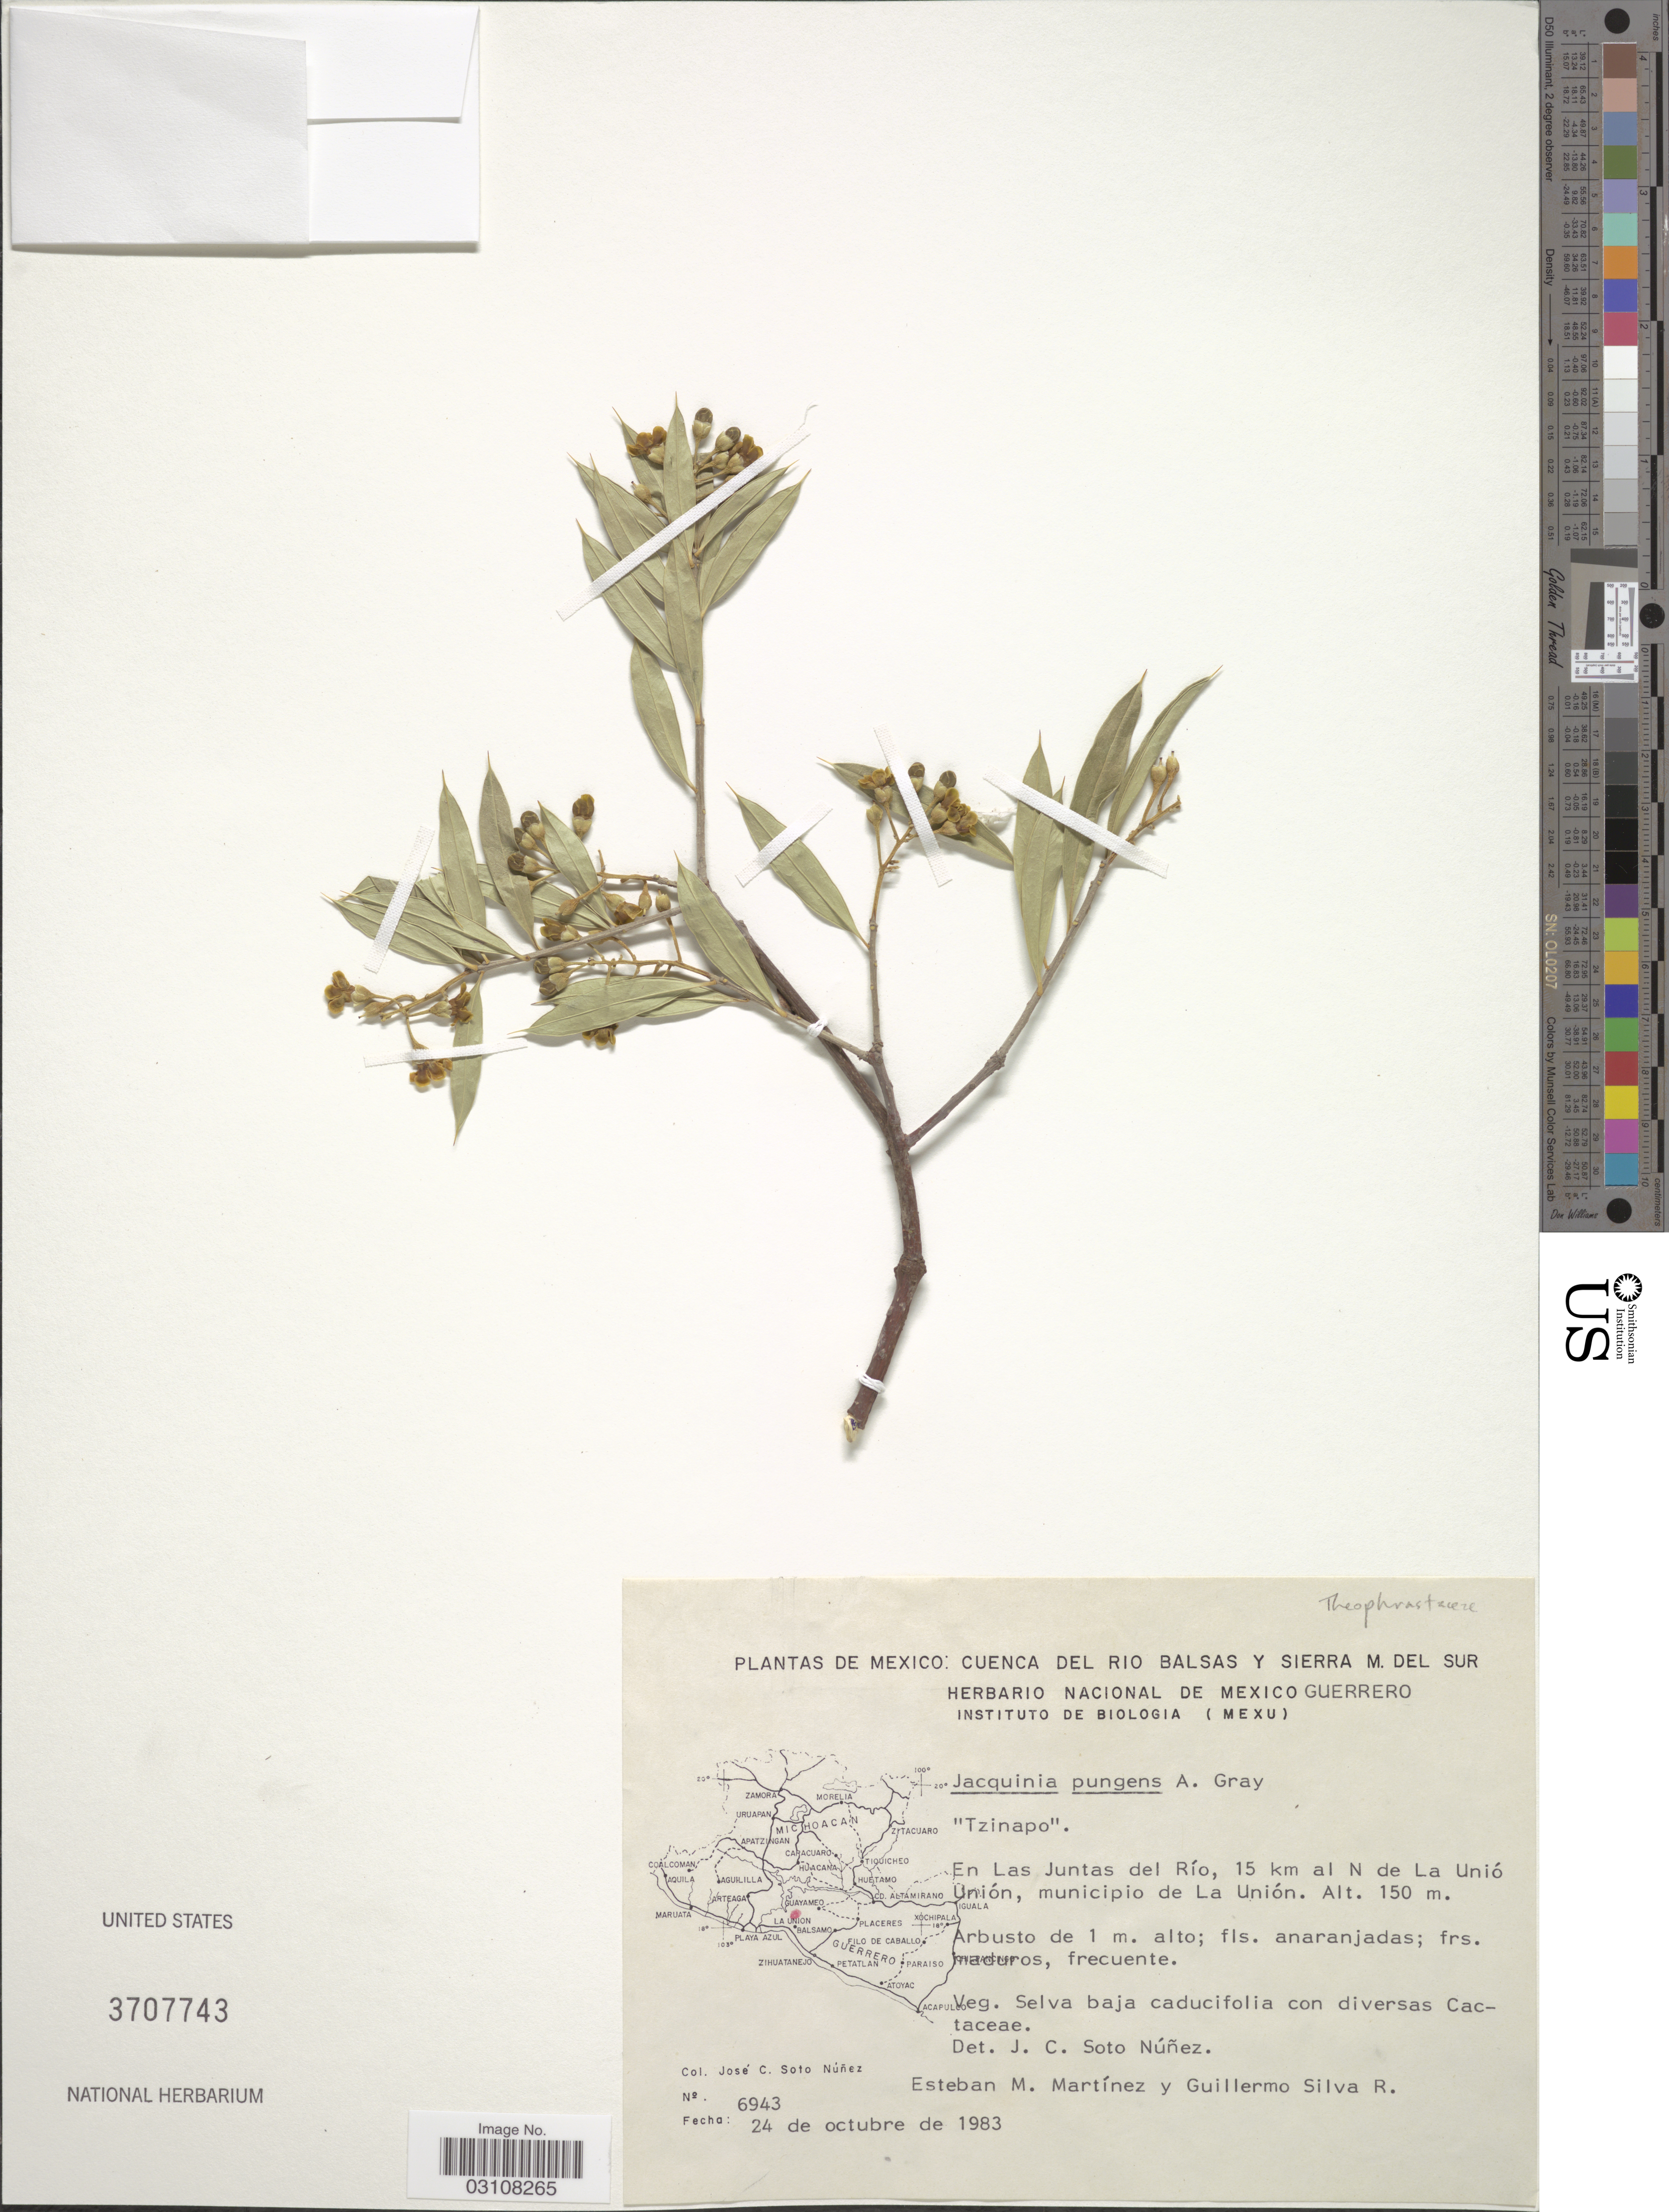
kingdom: Plantae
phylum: Tracheophyta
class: Magnoliopsida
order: Ericales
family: Primulaceae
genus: Jacquinia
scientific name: Jacquinia macrocarpa subsp. pungens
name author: Cav.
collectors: J. Soto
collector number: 6943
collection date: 1983-10-24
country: Mexico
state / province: Guerrero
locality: Cuenca Del Rio Balsas y Sierra M. Del Sur. En Las Juntas del Río, 15 km al N de La Unió Unión, municipio de La Unión.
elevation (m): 150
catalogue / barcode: US 3707743